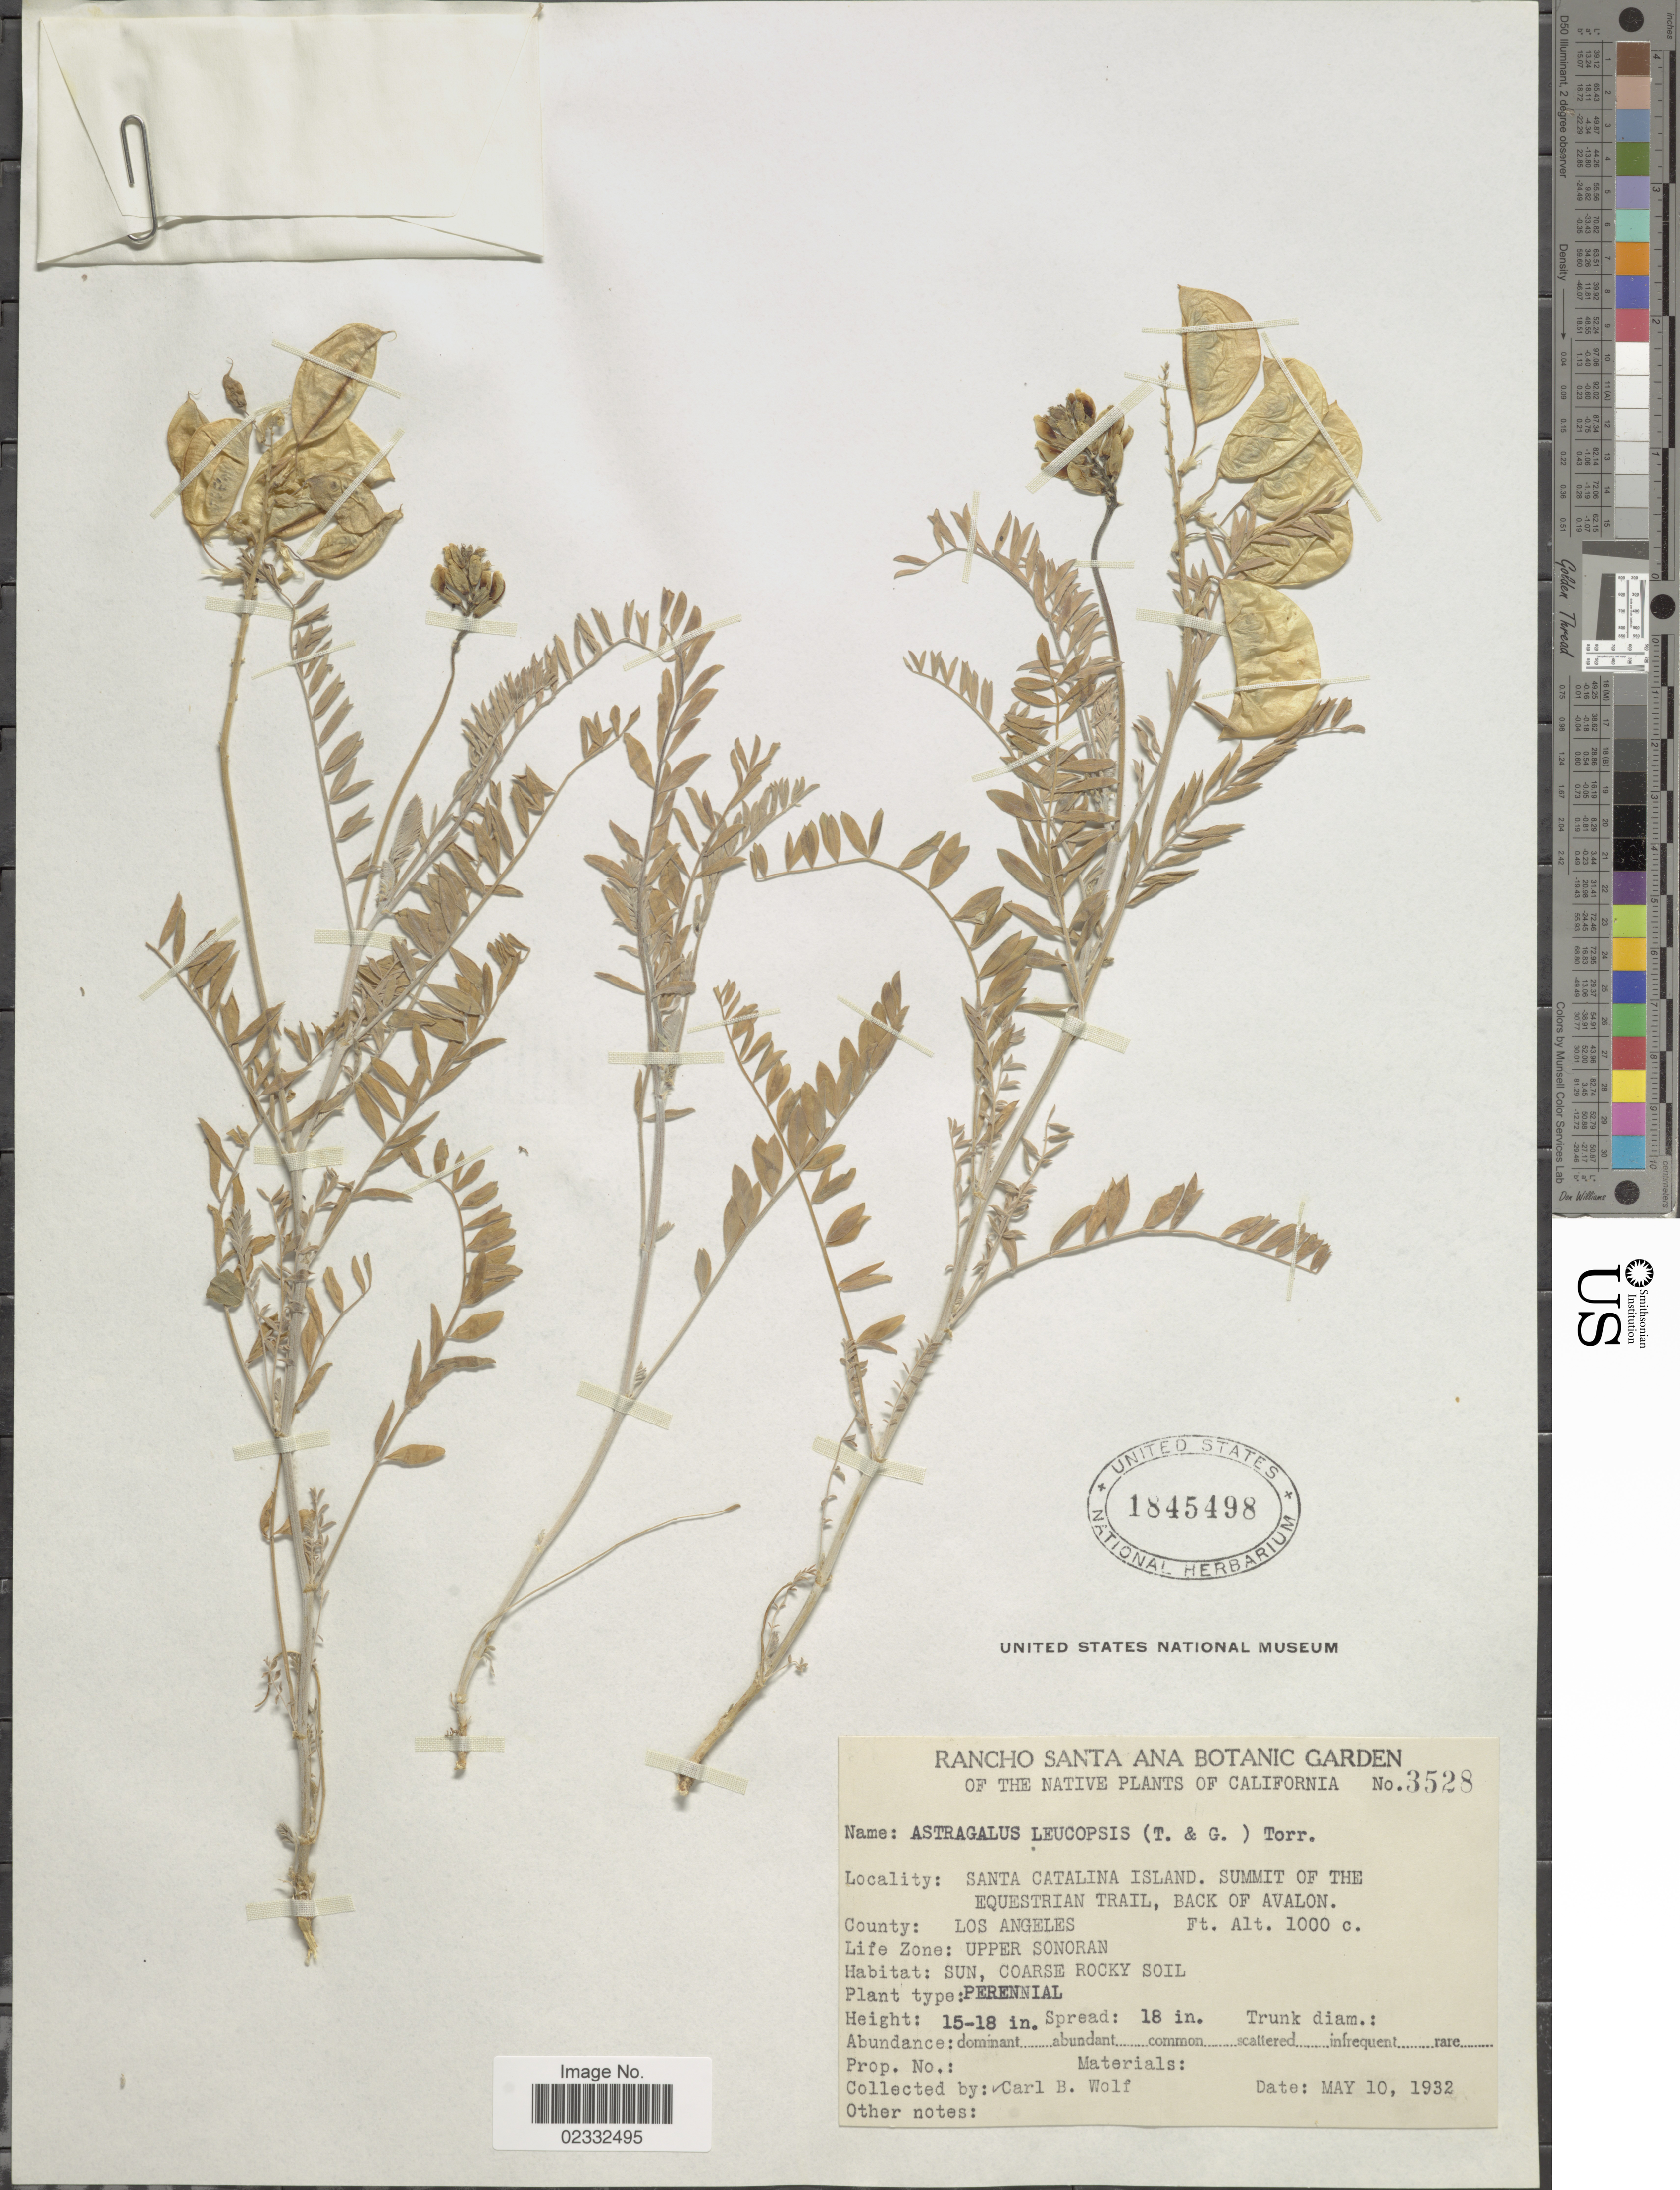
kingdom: Plantae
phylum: Tracheophyta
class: Magnoliopsida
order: Fabales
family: Fabaceae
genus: Astragalus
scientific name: Astragalus leucopsis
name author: (Torr.) Torr.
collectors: C. B. Wolf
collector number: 3528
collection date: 1932-05-10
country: United States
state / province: California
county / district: Los Angeles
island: Santa Catalina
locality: Santa Catalina Island. Summit of the Equestrian Trail, Back of Avalon. County: Los Angeles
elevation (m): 305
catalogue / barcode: US 1845498